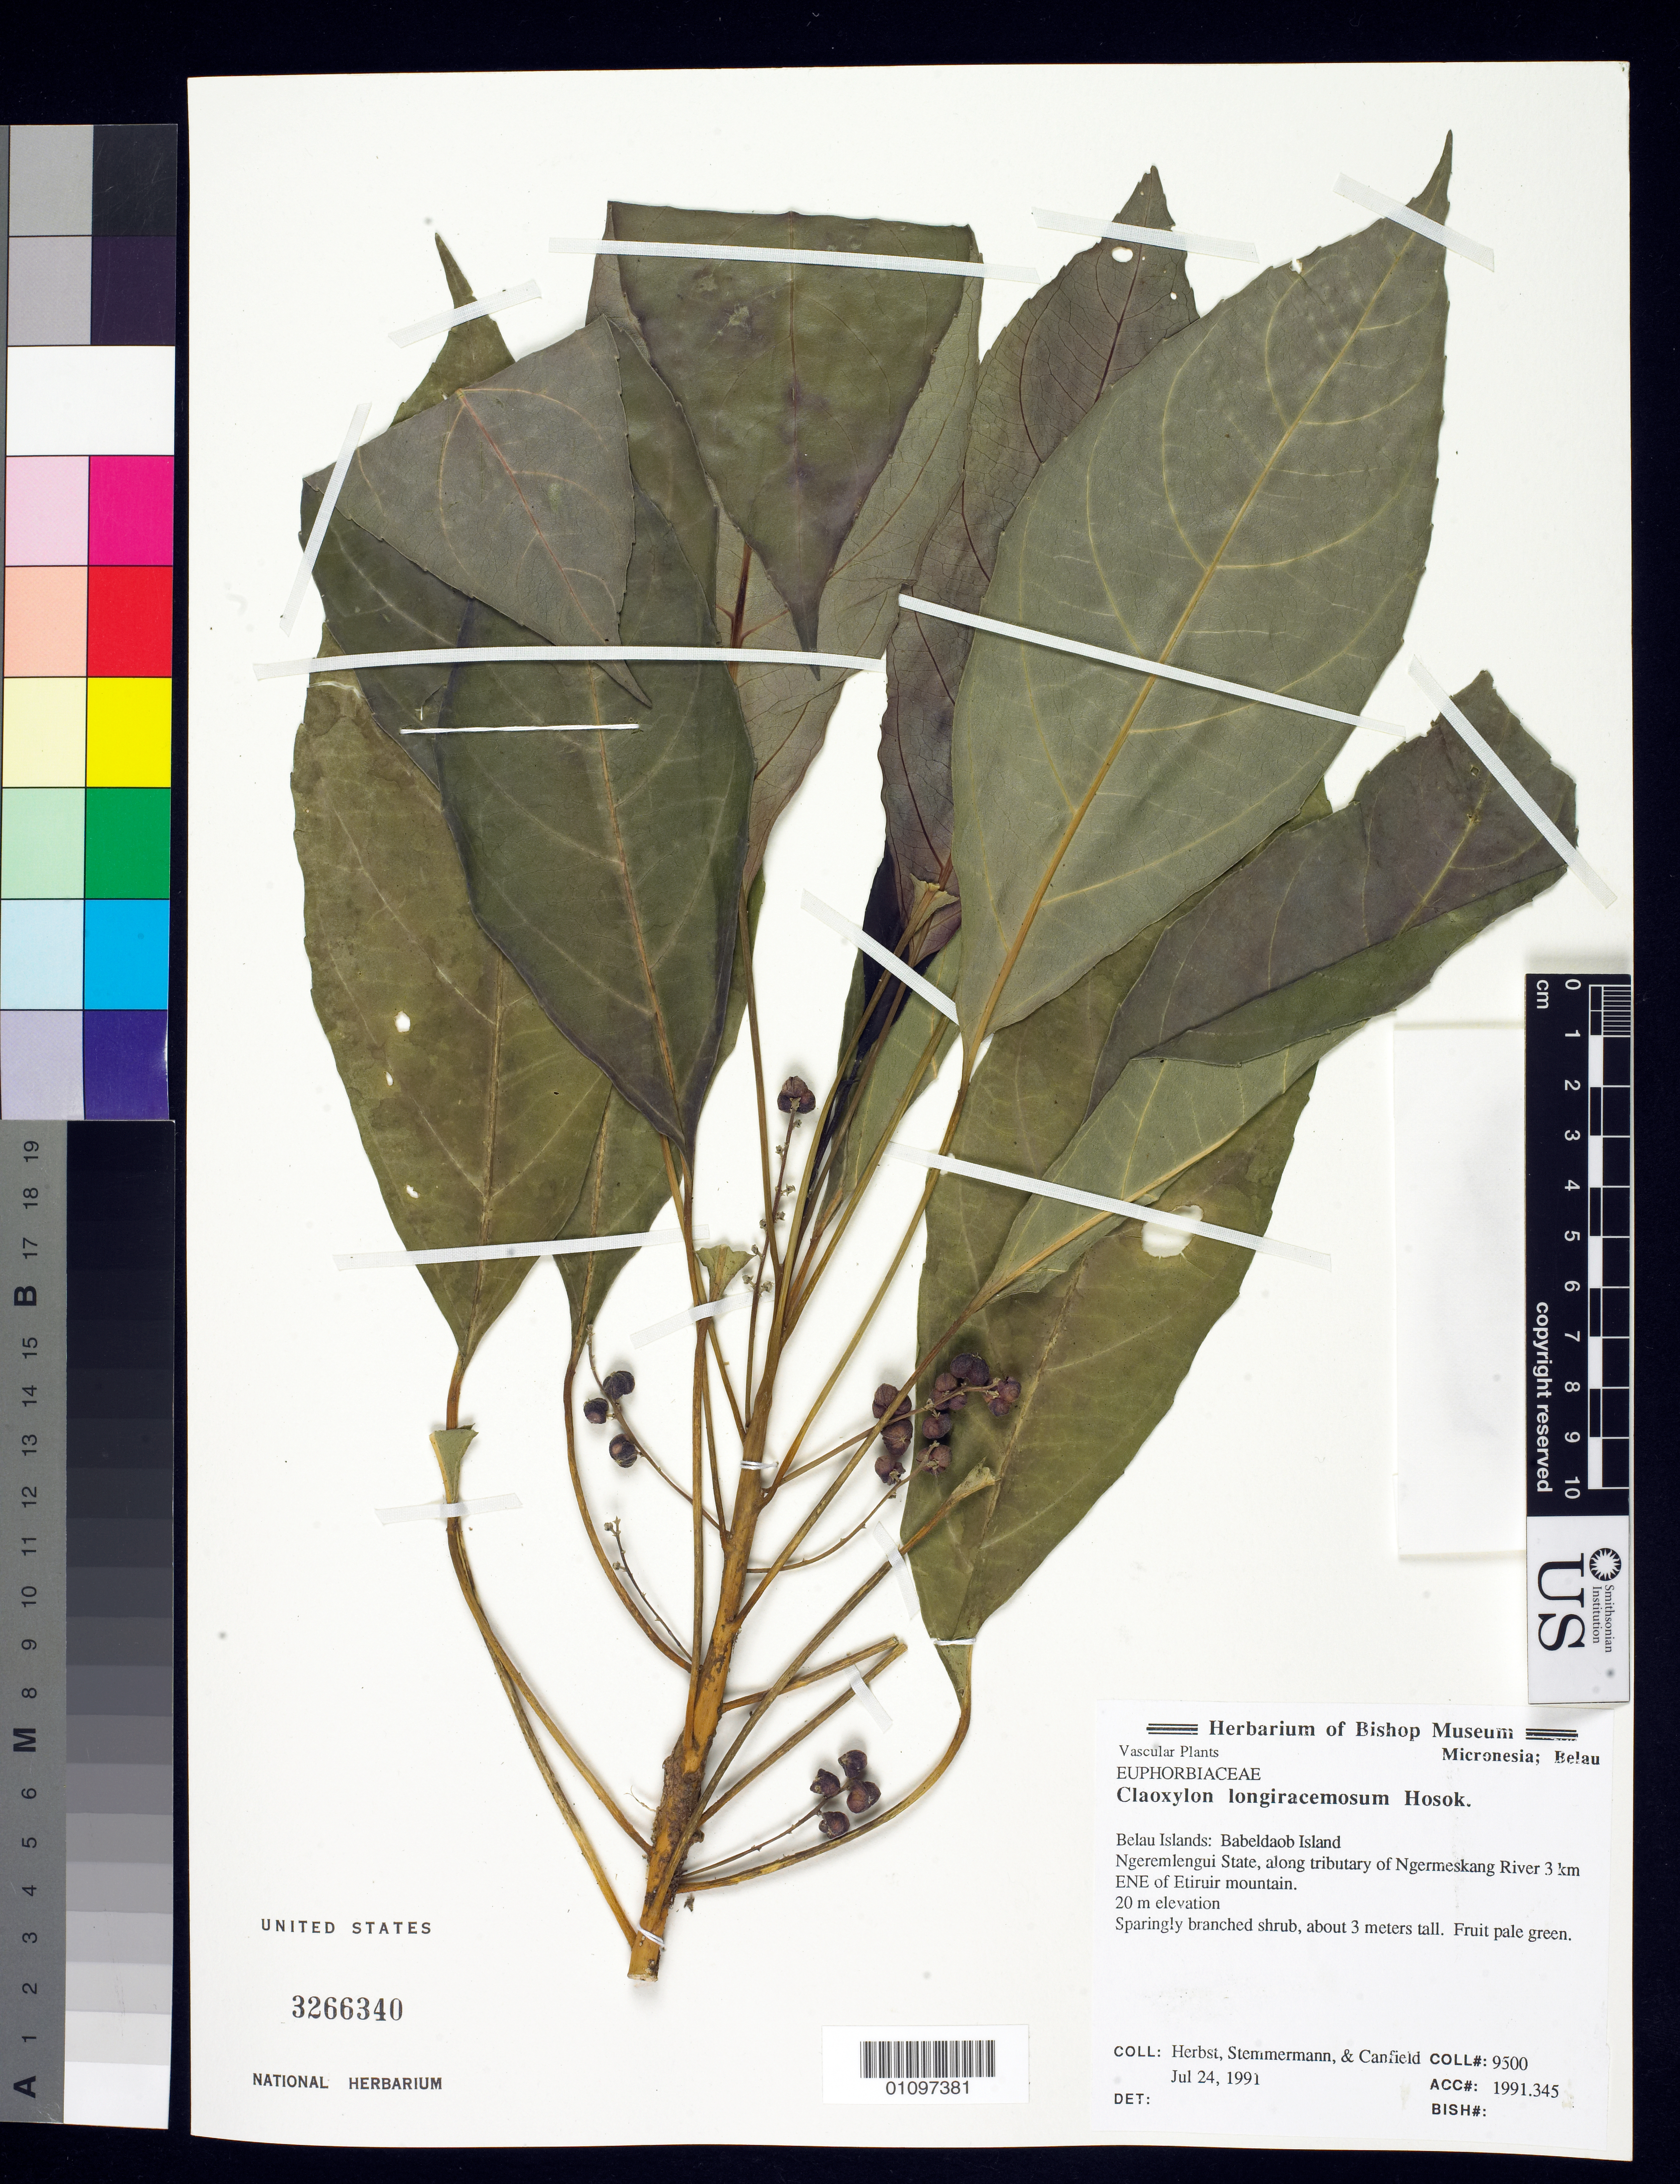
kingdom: Plantae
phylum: Tracheophyta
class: Magnoliopsida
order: Malpighiales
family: Euphorbiaceae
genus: Claoxylon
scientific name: Claoxylon longiracemosum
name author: Hosok.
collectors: D. R. Herbst, -. Stemmermann & -. Canfield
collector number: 9500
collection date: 1991-07-24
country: Palau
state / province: Ngeremlengui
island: Babeldaob [Babelthuap]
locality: Along tributary of Ngermeskang River 3 km ENE of Etiruir mountain.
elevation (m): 20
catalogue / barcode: US 3266340